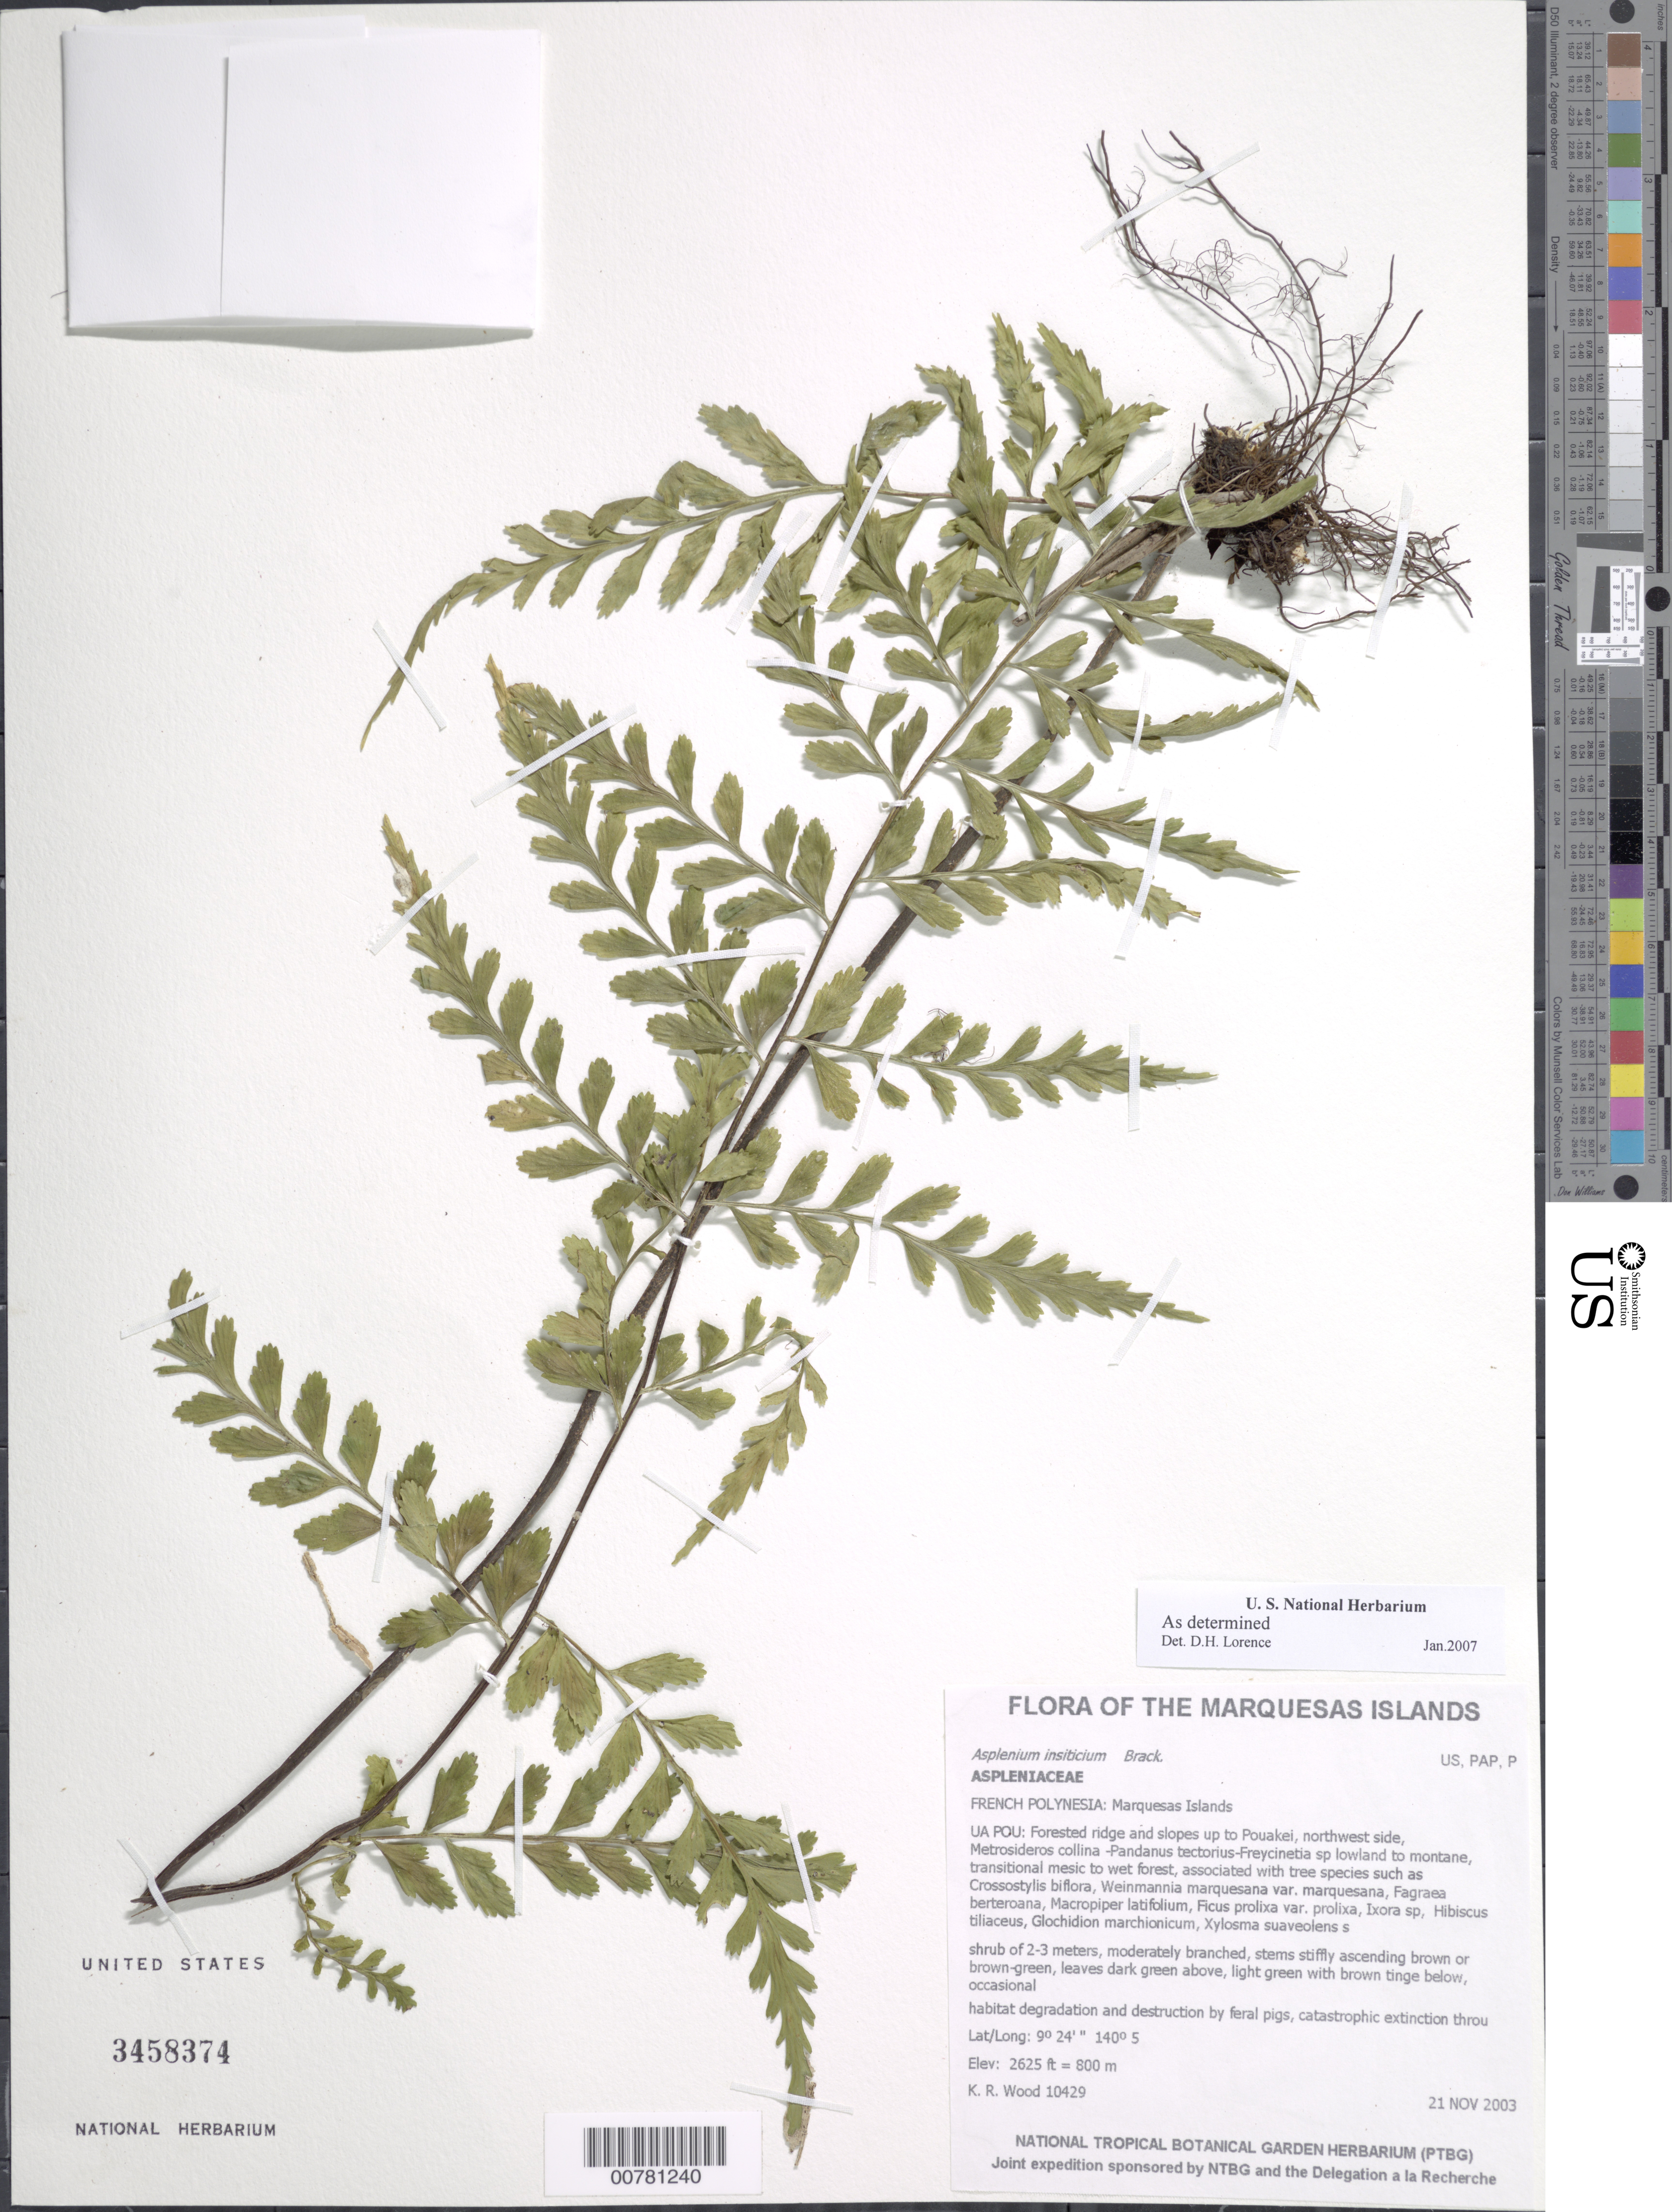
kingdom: Plantae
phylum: Tracheophyta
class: Polypodiopsida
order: Polypodiales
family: Aspleniaceae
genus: Asplenium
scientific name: Asplenium insiticium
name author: Brack. in Wilkes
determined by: Lorence, David H., (PTBG), National Tropical Botanical Garden (UNITED STATES)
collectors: K. R. Wood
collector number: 10429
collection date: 2003-11-21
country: French Polynesia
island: Ua Pou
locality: Forested ridge and slopes up to Pouakei, northwest side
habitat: Metrosideros collina - Pandanus tectorius - Freycinetia sp lowland to montane, transitional mesic to wet forest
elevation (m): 800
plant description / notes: Habitat degradation and destruction by feral pigs, catastrophic extinction through environmental events, predation by rats [Rattus exulans] that eat seeds, feral cats that eat birds, competition with non-native plant taxa such as Ageratum conyzoides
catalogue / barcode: US 3458374